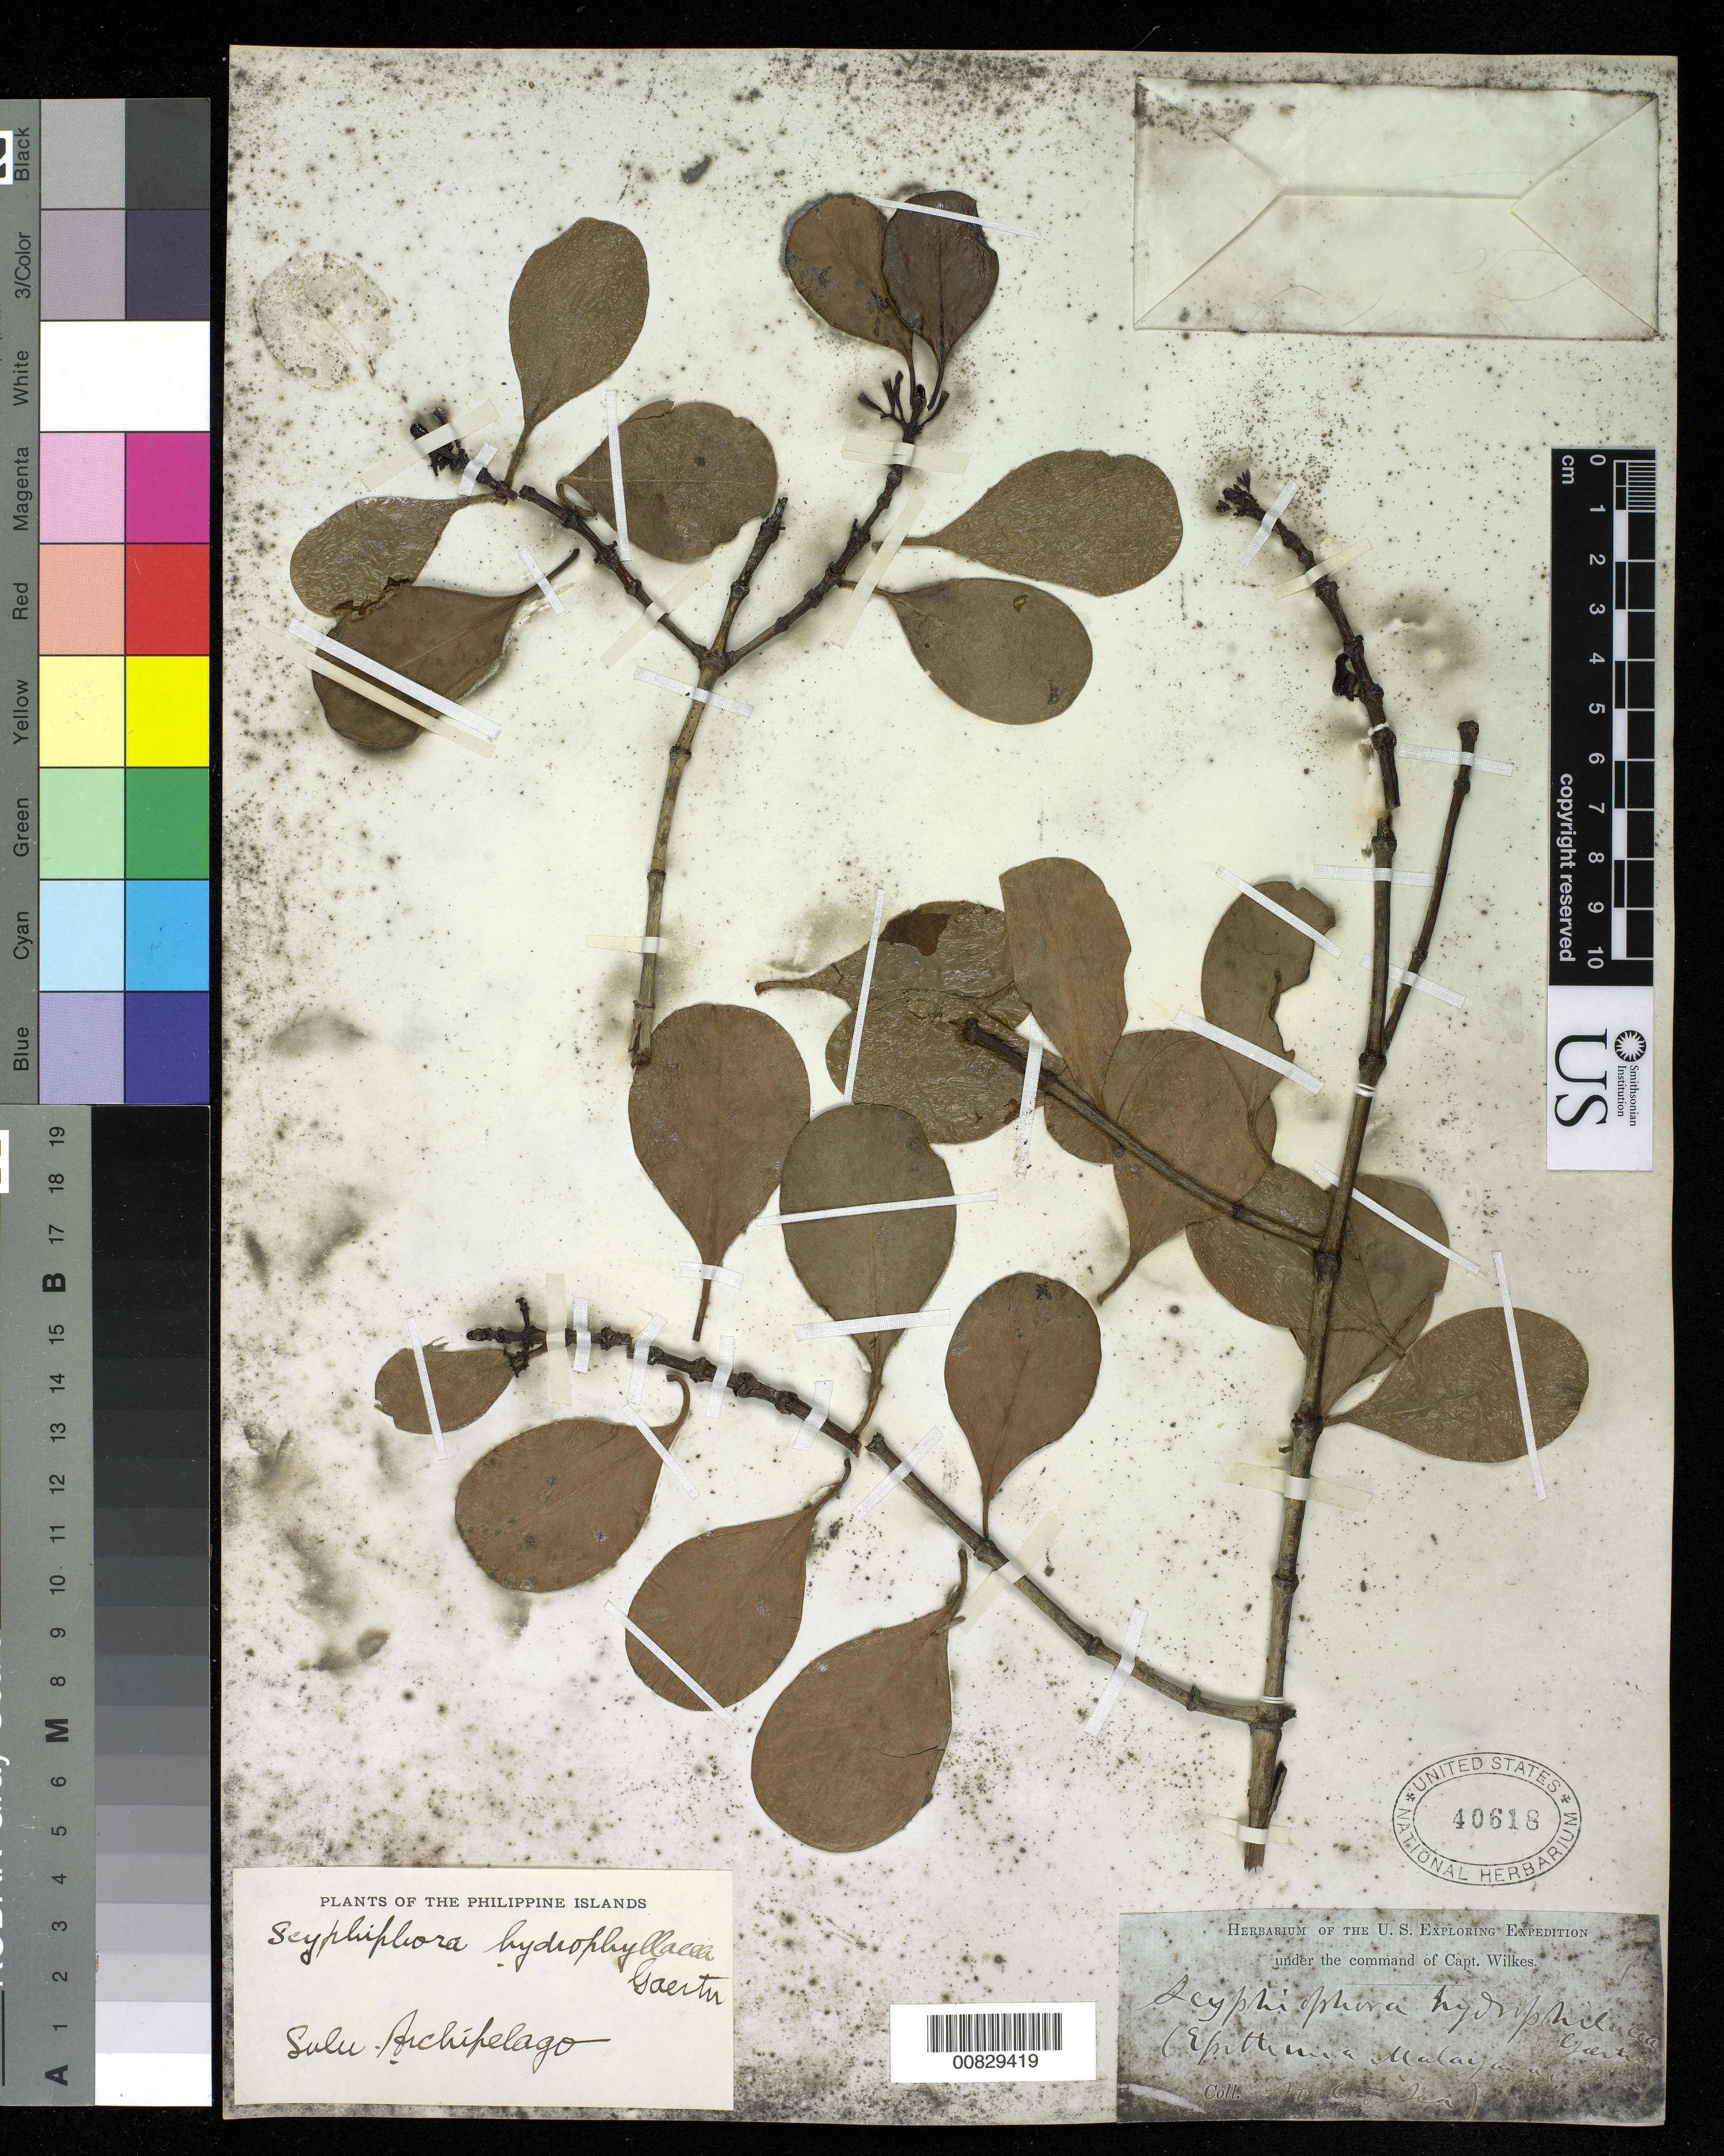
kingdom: Plantae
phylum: Tracheophyta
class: Magnoliopsida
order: Gentianales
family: Rubiaceae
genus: Scyphiphora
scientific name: Scyphiphora hydrophyllacea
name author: Gaertn.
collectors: Wilkes Explor. Exped.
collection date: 1838/1842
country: Philippines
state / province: Muslim Mindanao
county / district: Sulu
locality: Sooloo Sea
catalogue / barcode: US 40618